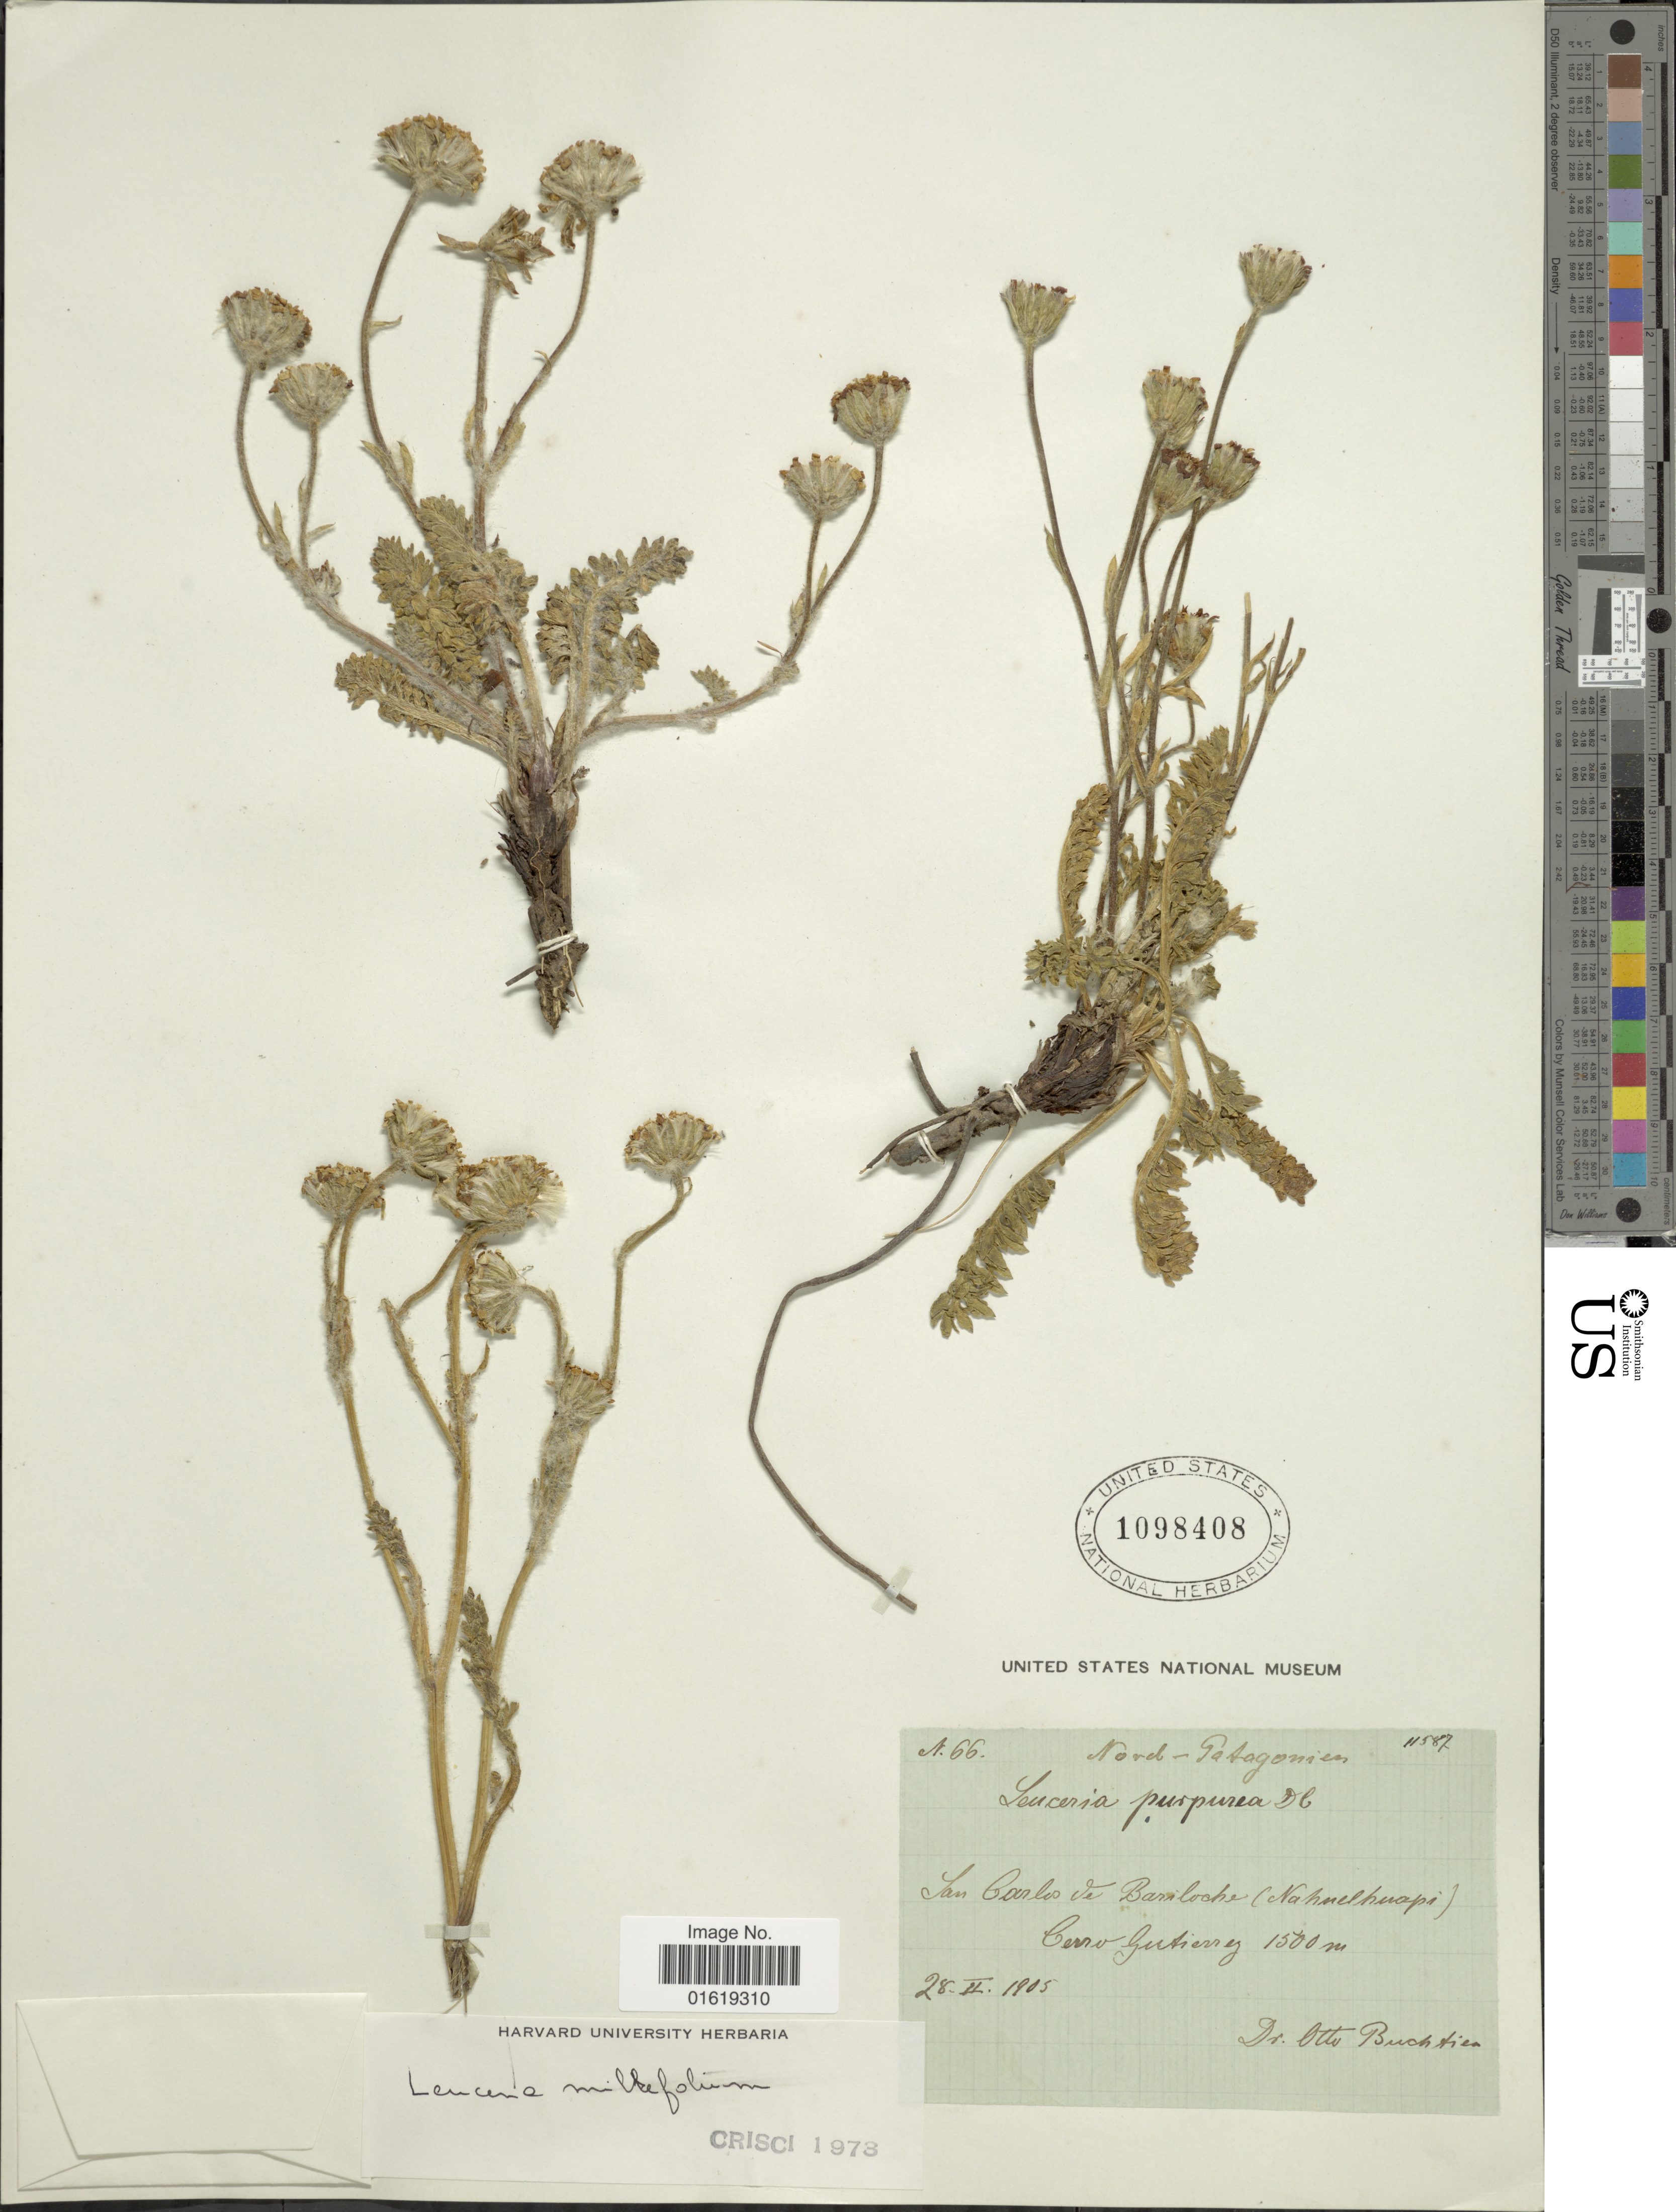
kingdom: Plantae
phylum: Tracheophyta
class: Magnoliopsida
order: Asterales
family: Asteraceae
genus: Leucheria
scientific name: Leucheria millefolium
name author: Dusén & Skottsb.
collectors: O. Buchtien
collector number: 66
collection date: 1905-02-28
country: Argentina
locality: Nord-Patagonien. San Carlos de Bariloche (Nahuelhuapi), Cerro Gutierrez.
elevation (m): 1500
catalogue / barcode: US 1098408